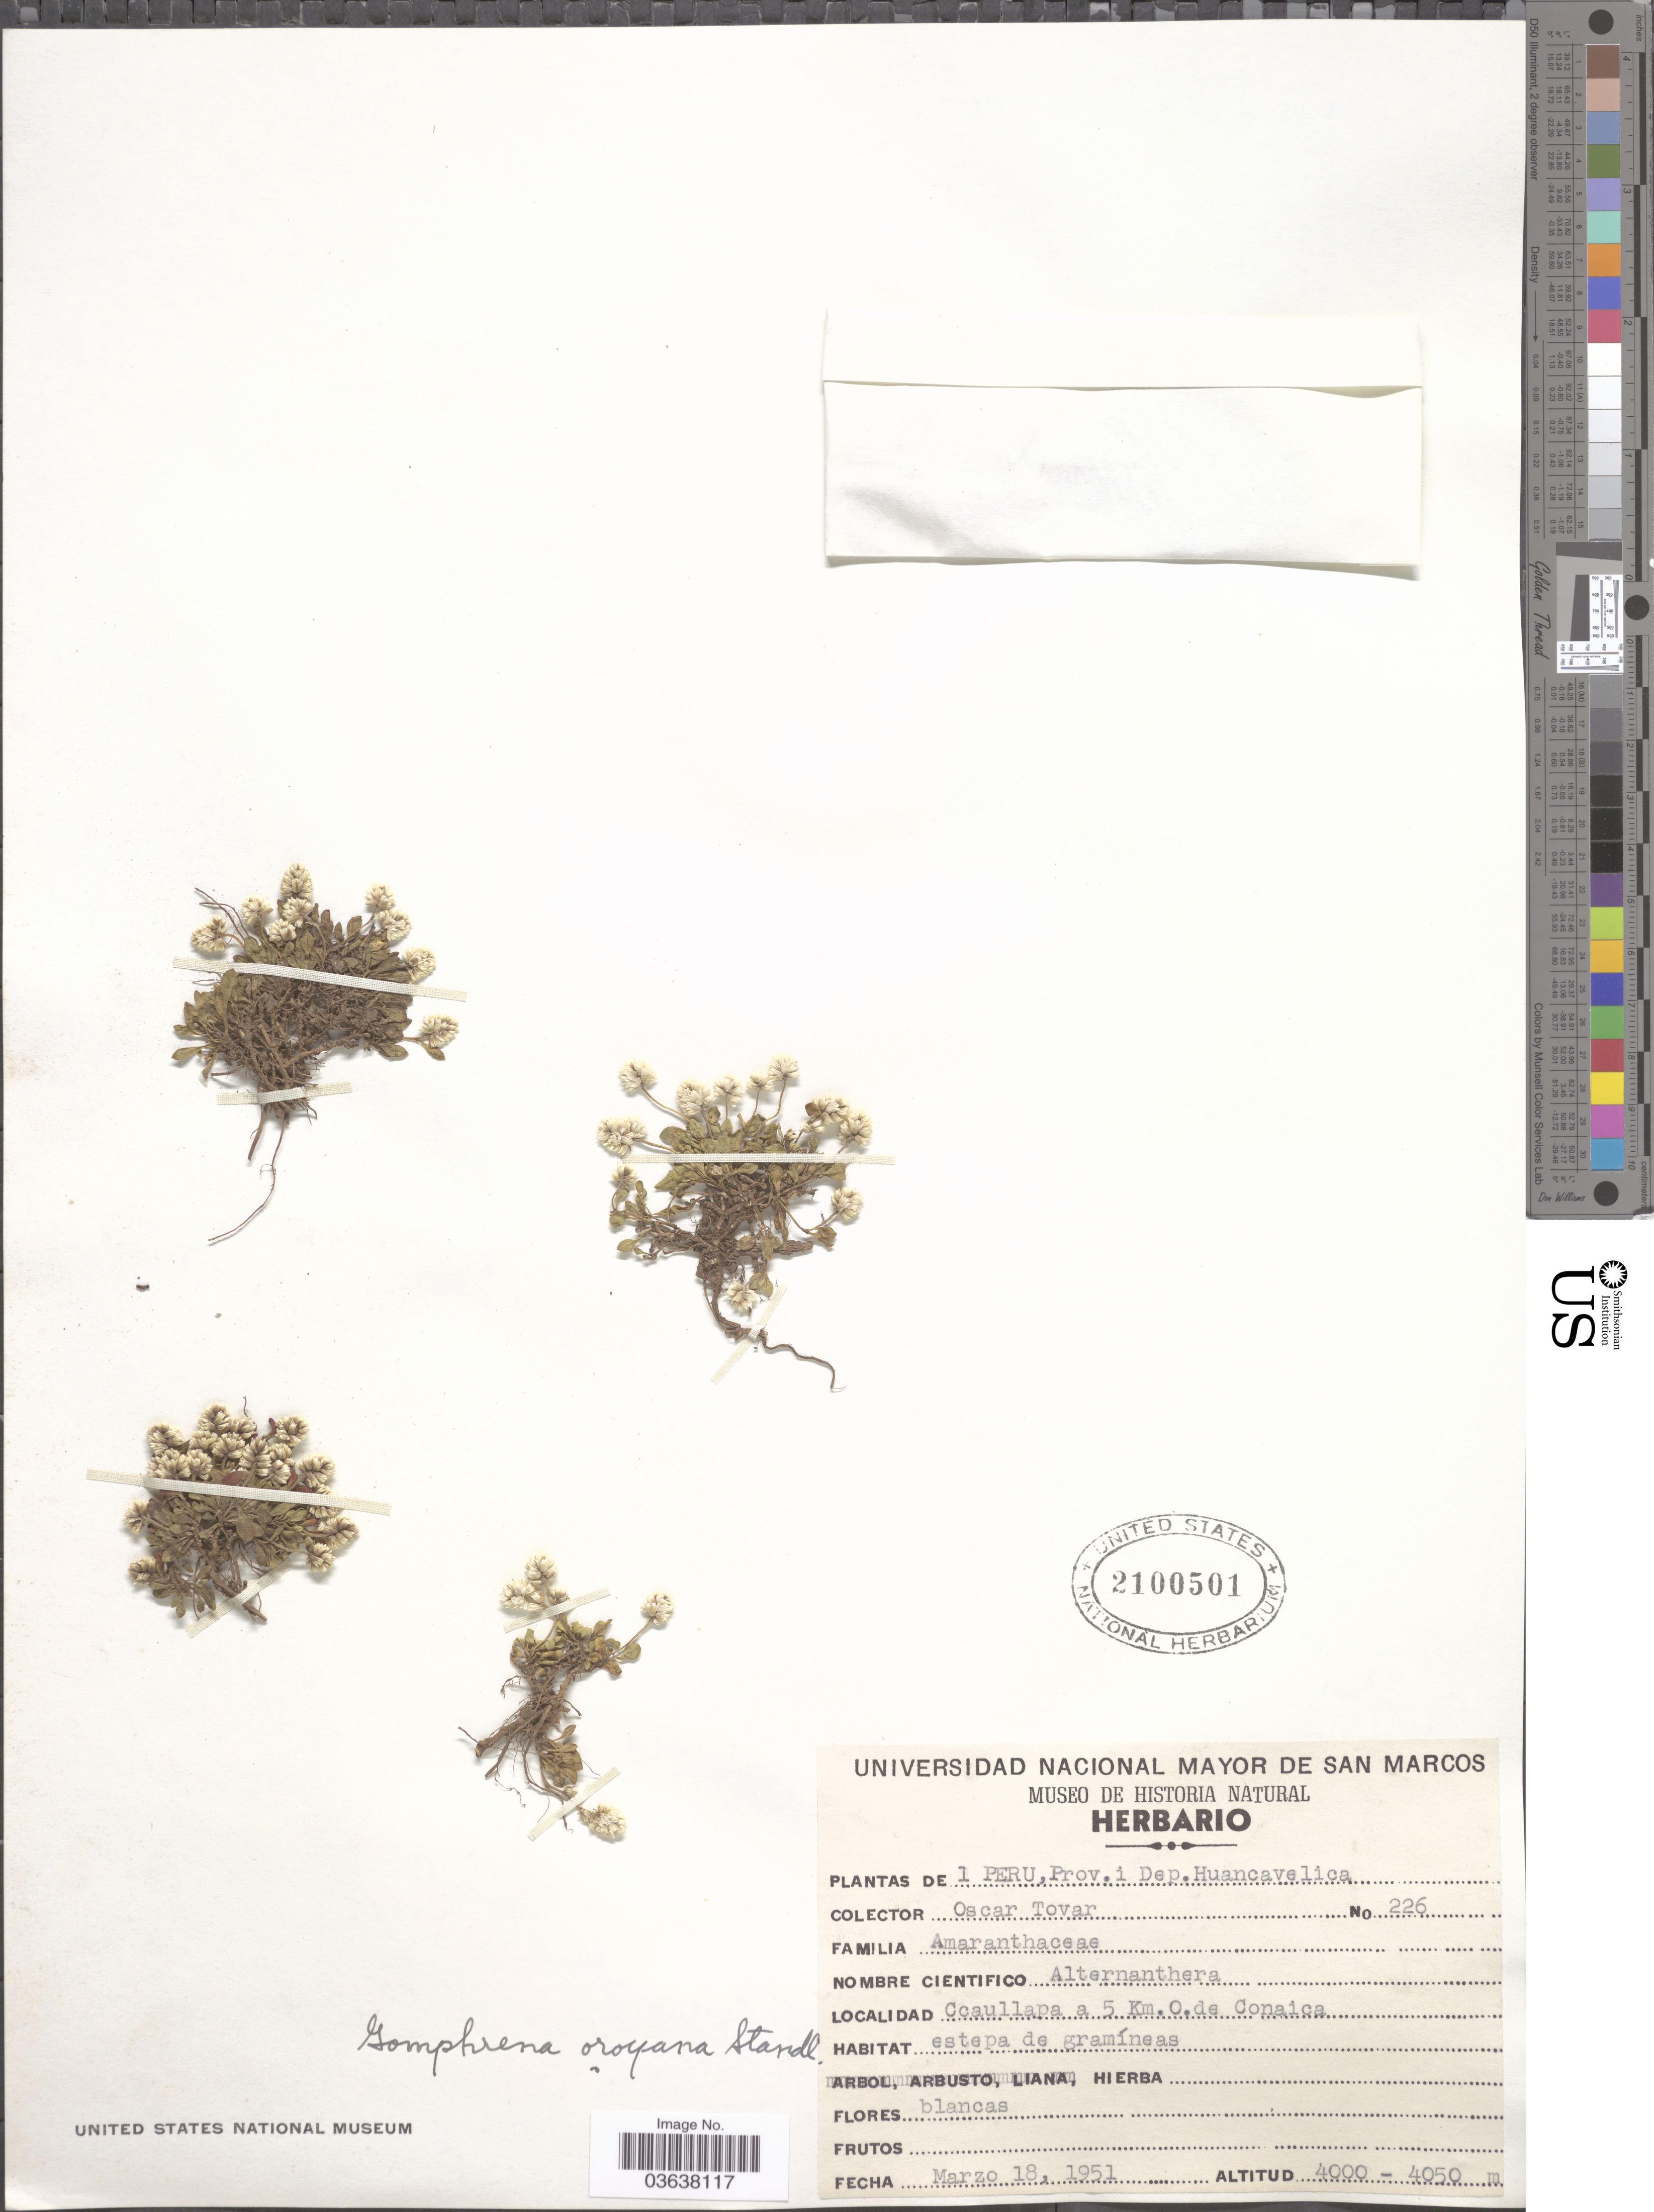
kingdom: Plantae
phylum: Tracheophyta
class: Magnoliopsida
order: Caryophyllales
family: Amaranthaceae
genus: Gomphrena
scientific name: Gomphrena oroyana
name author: Standl.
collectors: Ó. Tovar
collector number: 226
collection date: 1951-03-18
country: Peru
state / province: Huancavelica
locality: Prov. i Dep. Huancavelica. Ccaullapa a 5 Km. O. de Conaica.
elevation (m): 4000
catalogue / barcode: US 2100501